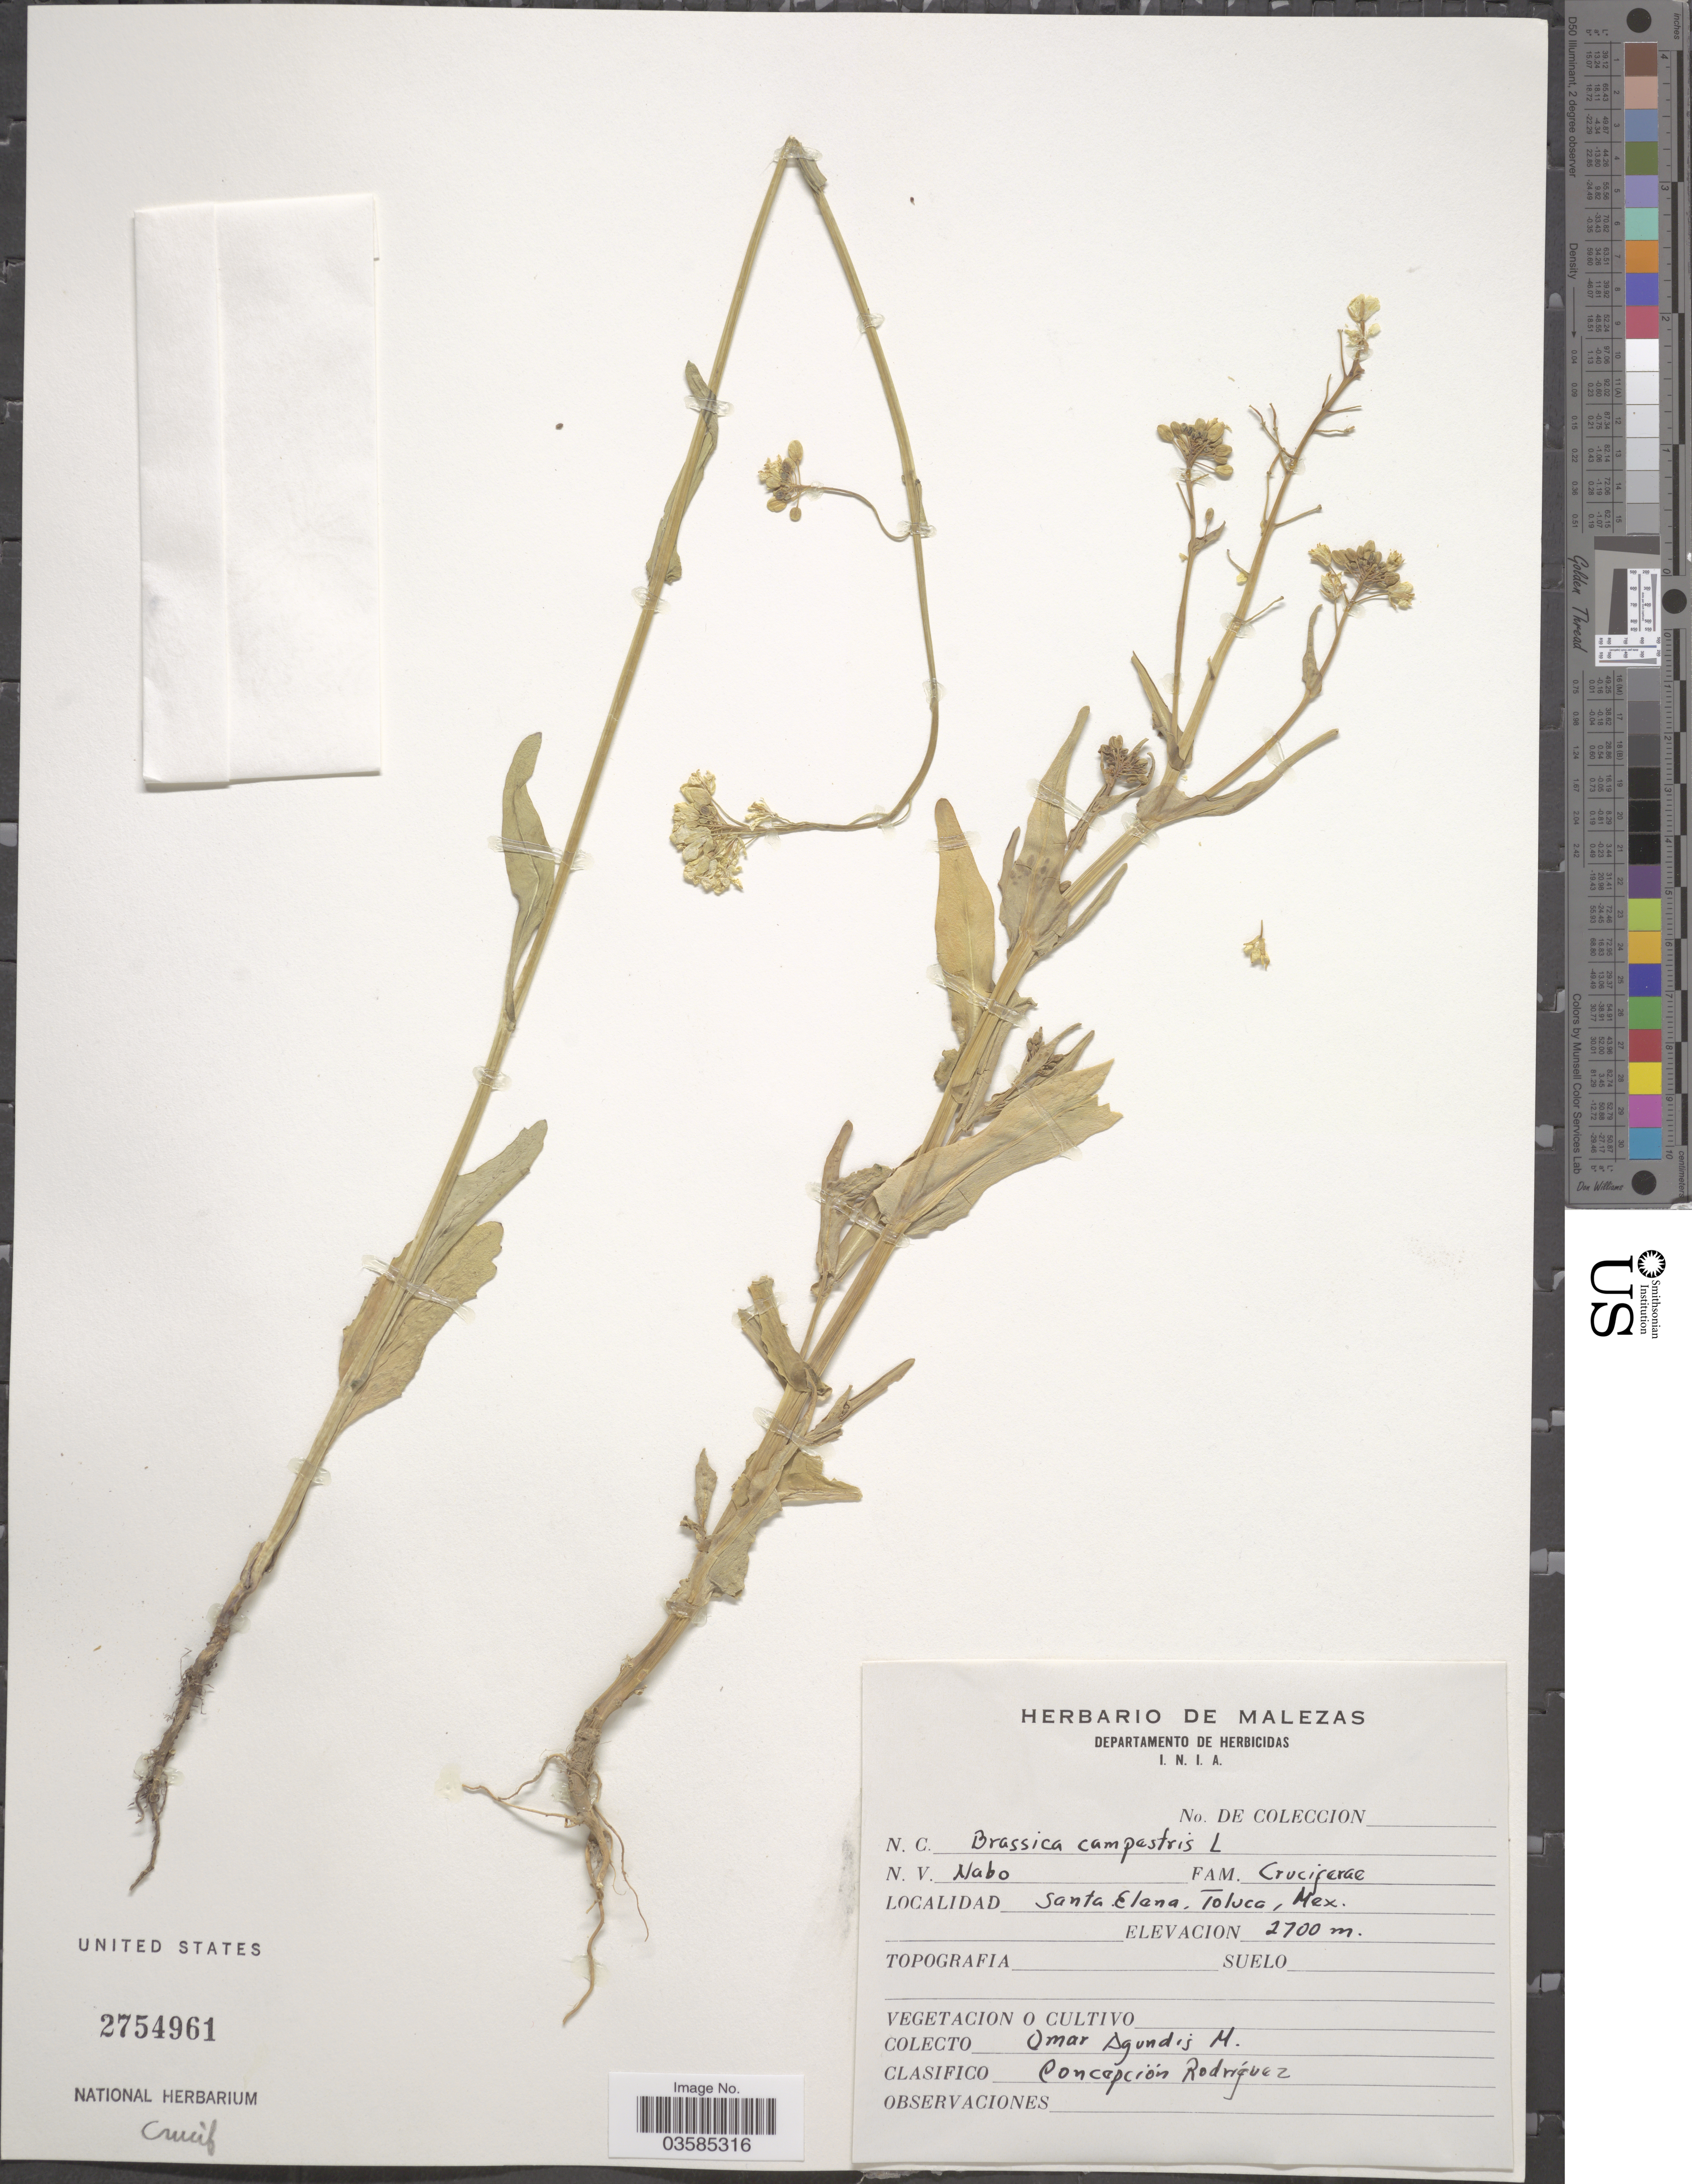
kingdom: Plantae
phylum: Tracheophyta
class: Magnoliopsida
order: Brassicales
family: Brassicaceae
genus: Brassica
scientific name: Brassica campestris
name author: L.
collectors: O. Agundis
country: Mexico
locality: Santa Elena, Toluca.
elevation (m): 2700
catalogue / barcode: US 2754961